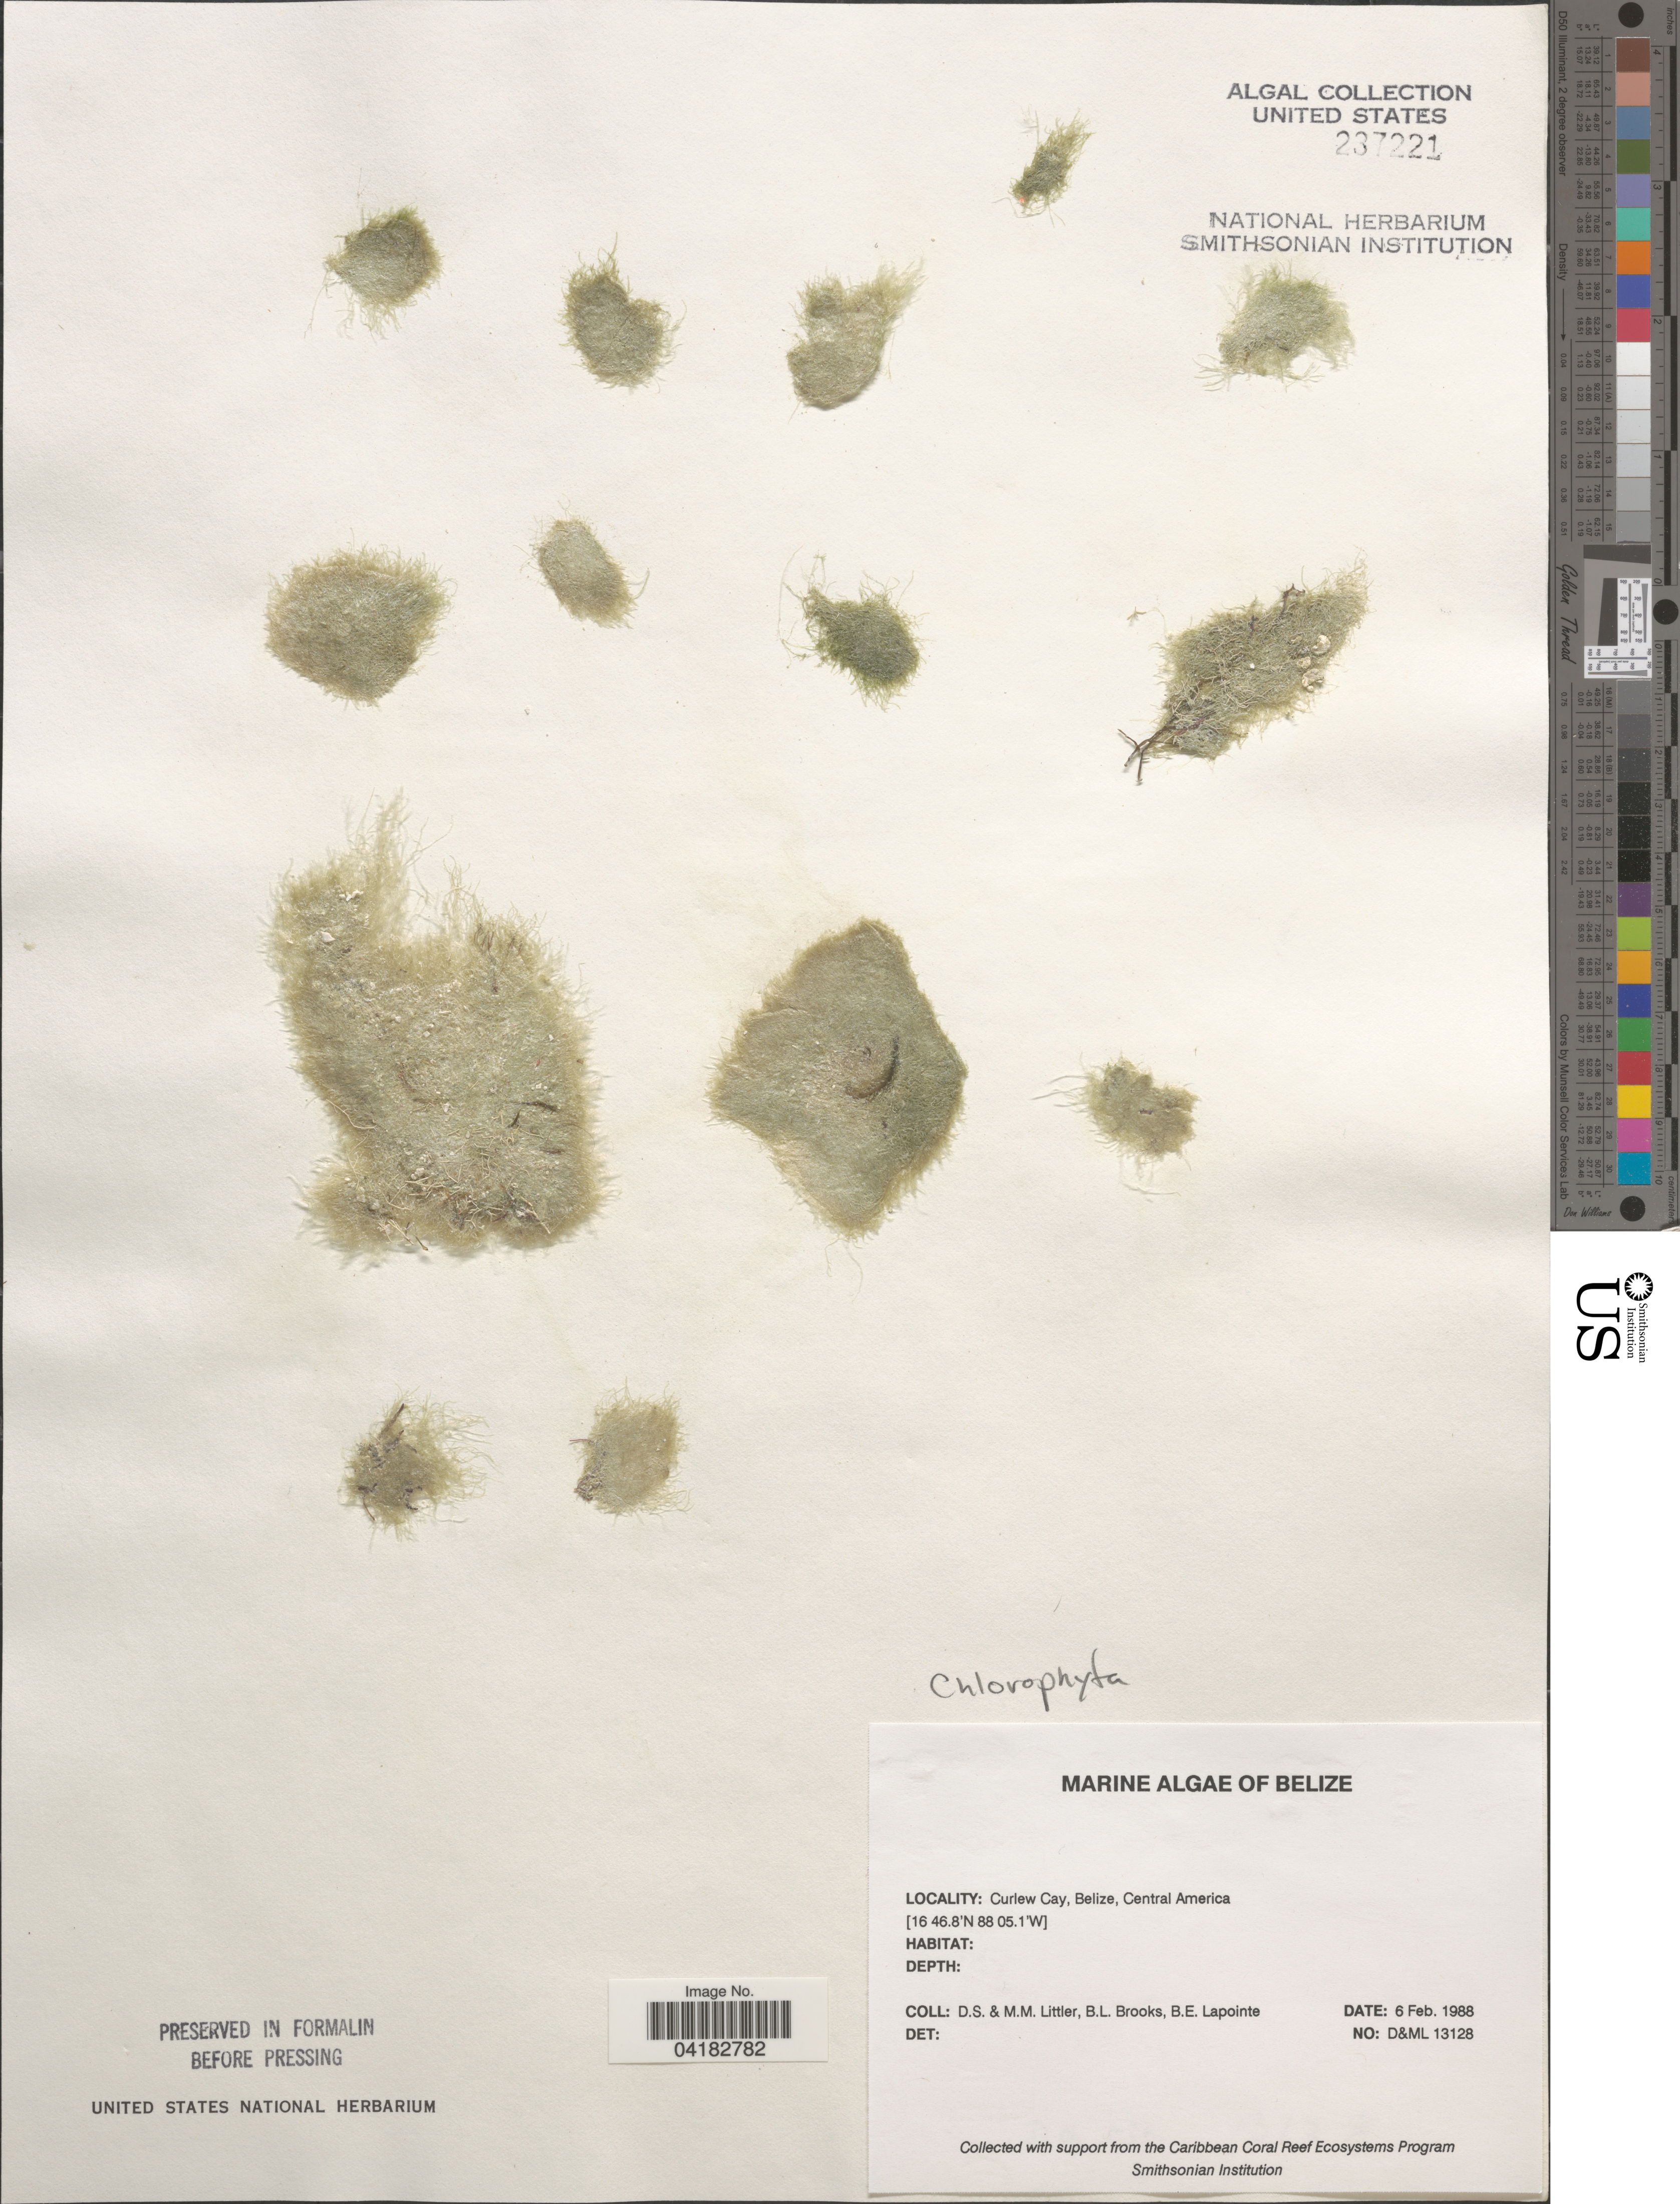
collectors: D. S. Littler, B. Brooks & B. Lapointe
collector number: D&ML13128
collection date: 1988-02-06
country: Belize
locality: Curlew Cay.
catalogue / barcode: US 237221